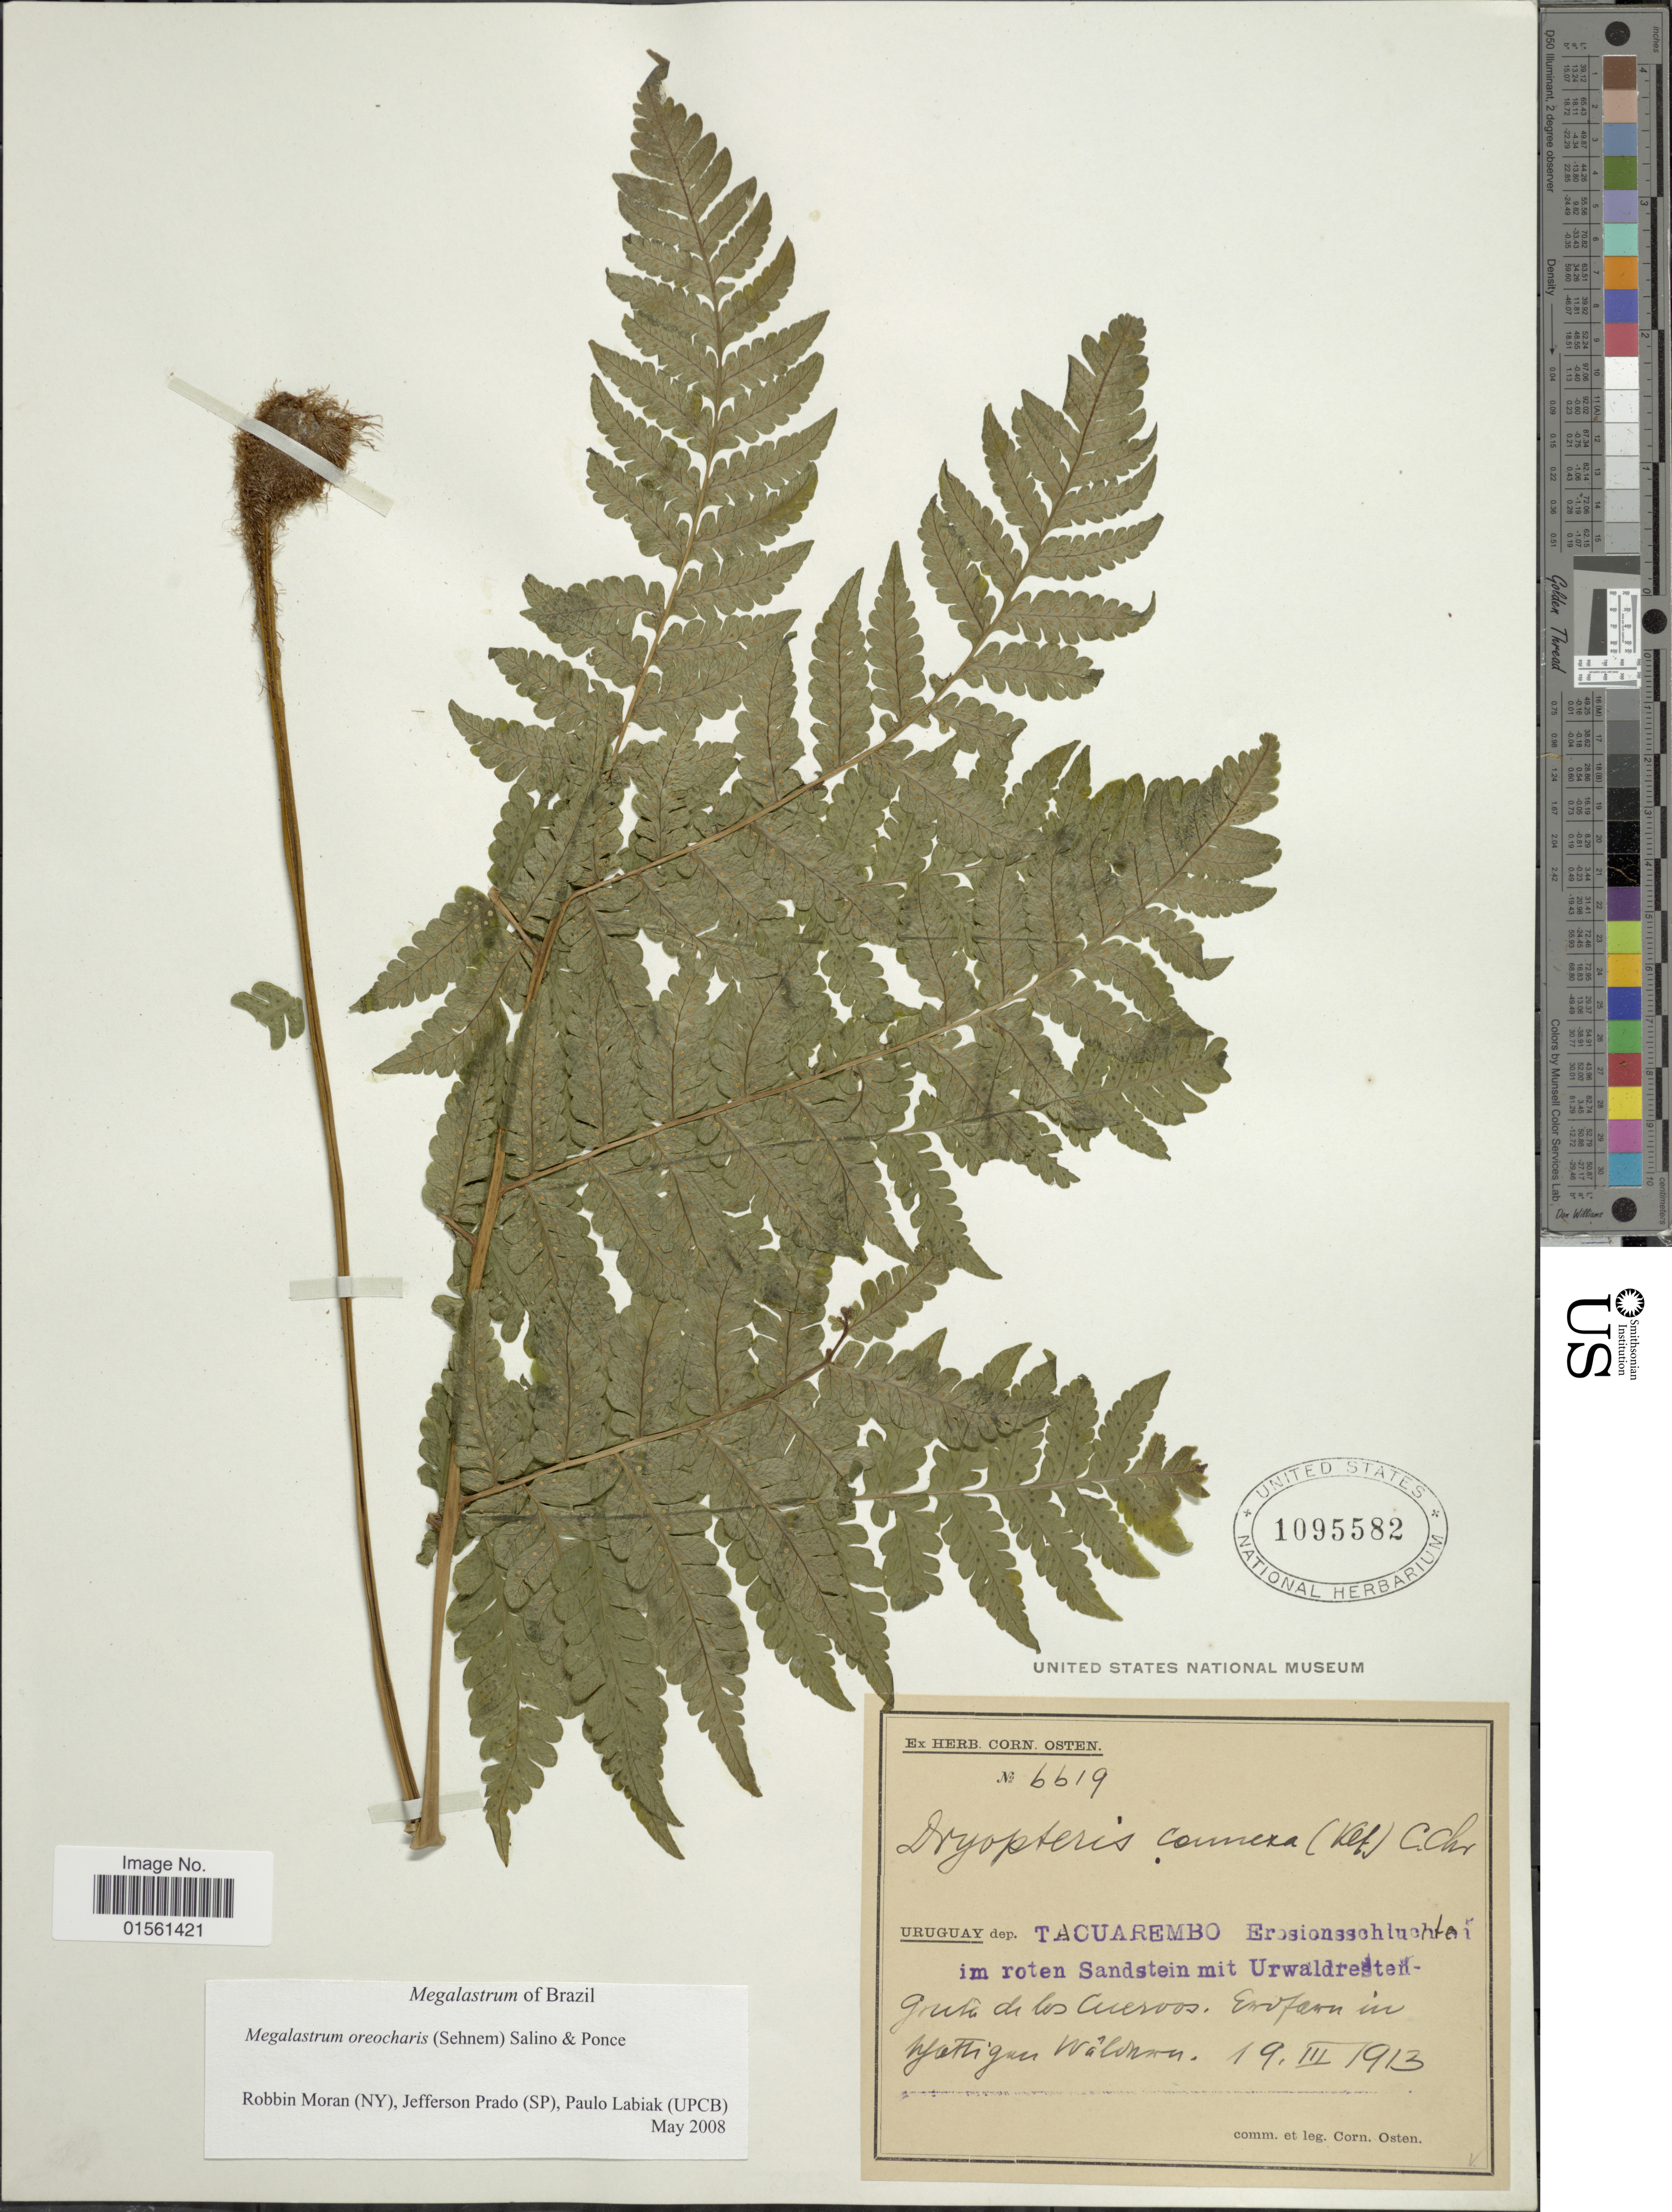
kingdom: Plantae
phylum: Tracheophyta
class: Polypodiopsida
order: Polypodiales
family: Dryopteridaceae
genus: Megalastrum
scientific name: Megalastrum oreocharis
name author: (Sehnem) Salino & Ponce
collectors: C. Osten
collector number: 6619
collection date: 1913-03-19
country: Uruguay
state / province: Tacuarembó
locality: Tacuarembo Erosionsschluchtai im roten Sandstein mit Urwaldresten-gruto de los cerros, Envfarn in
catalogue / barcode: US 1095582